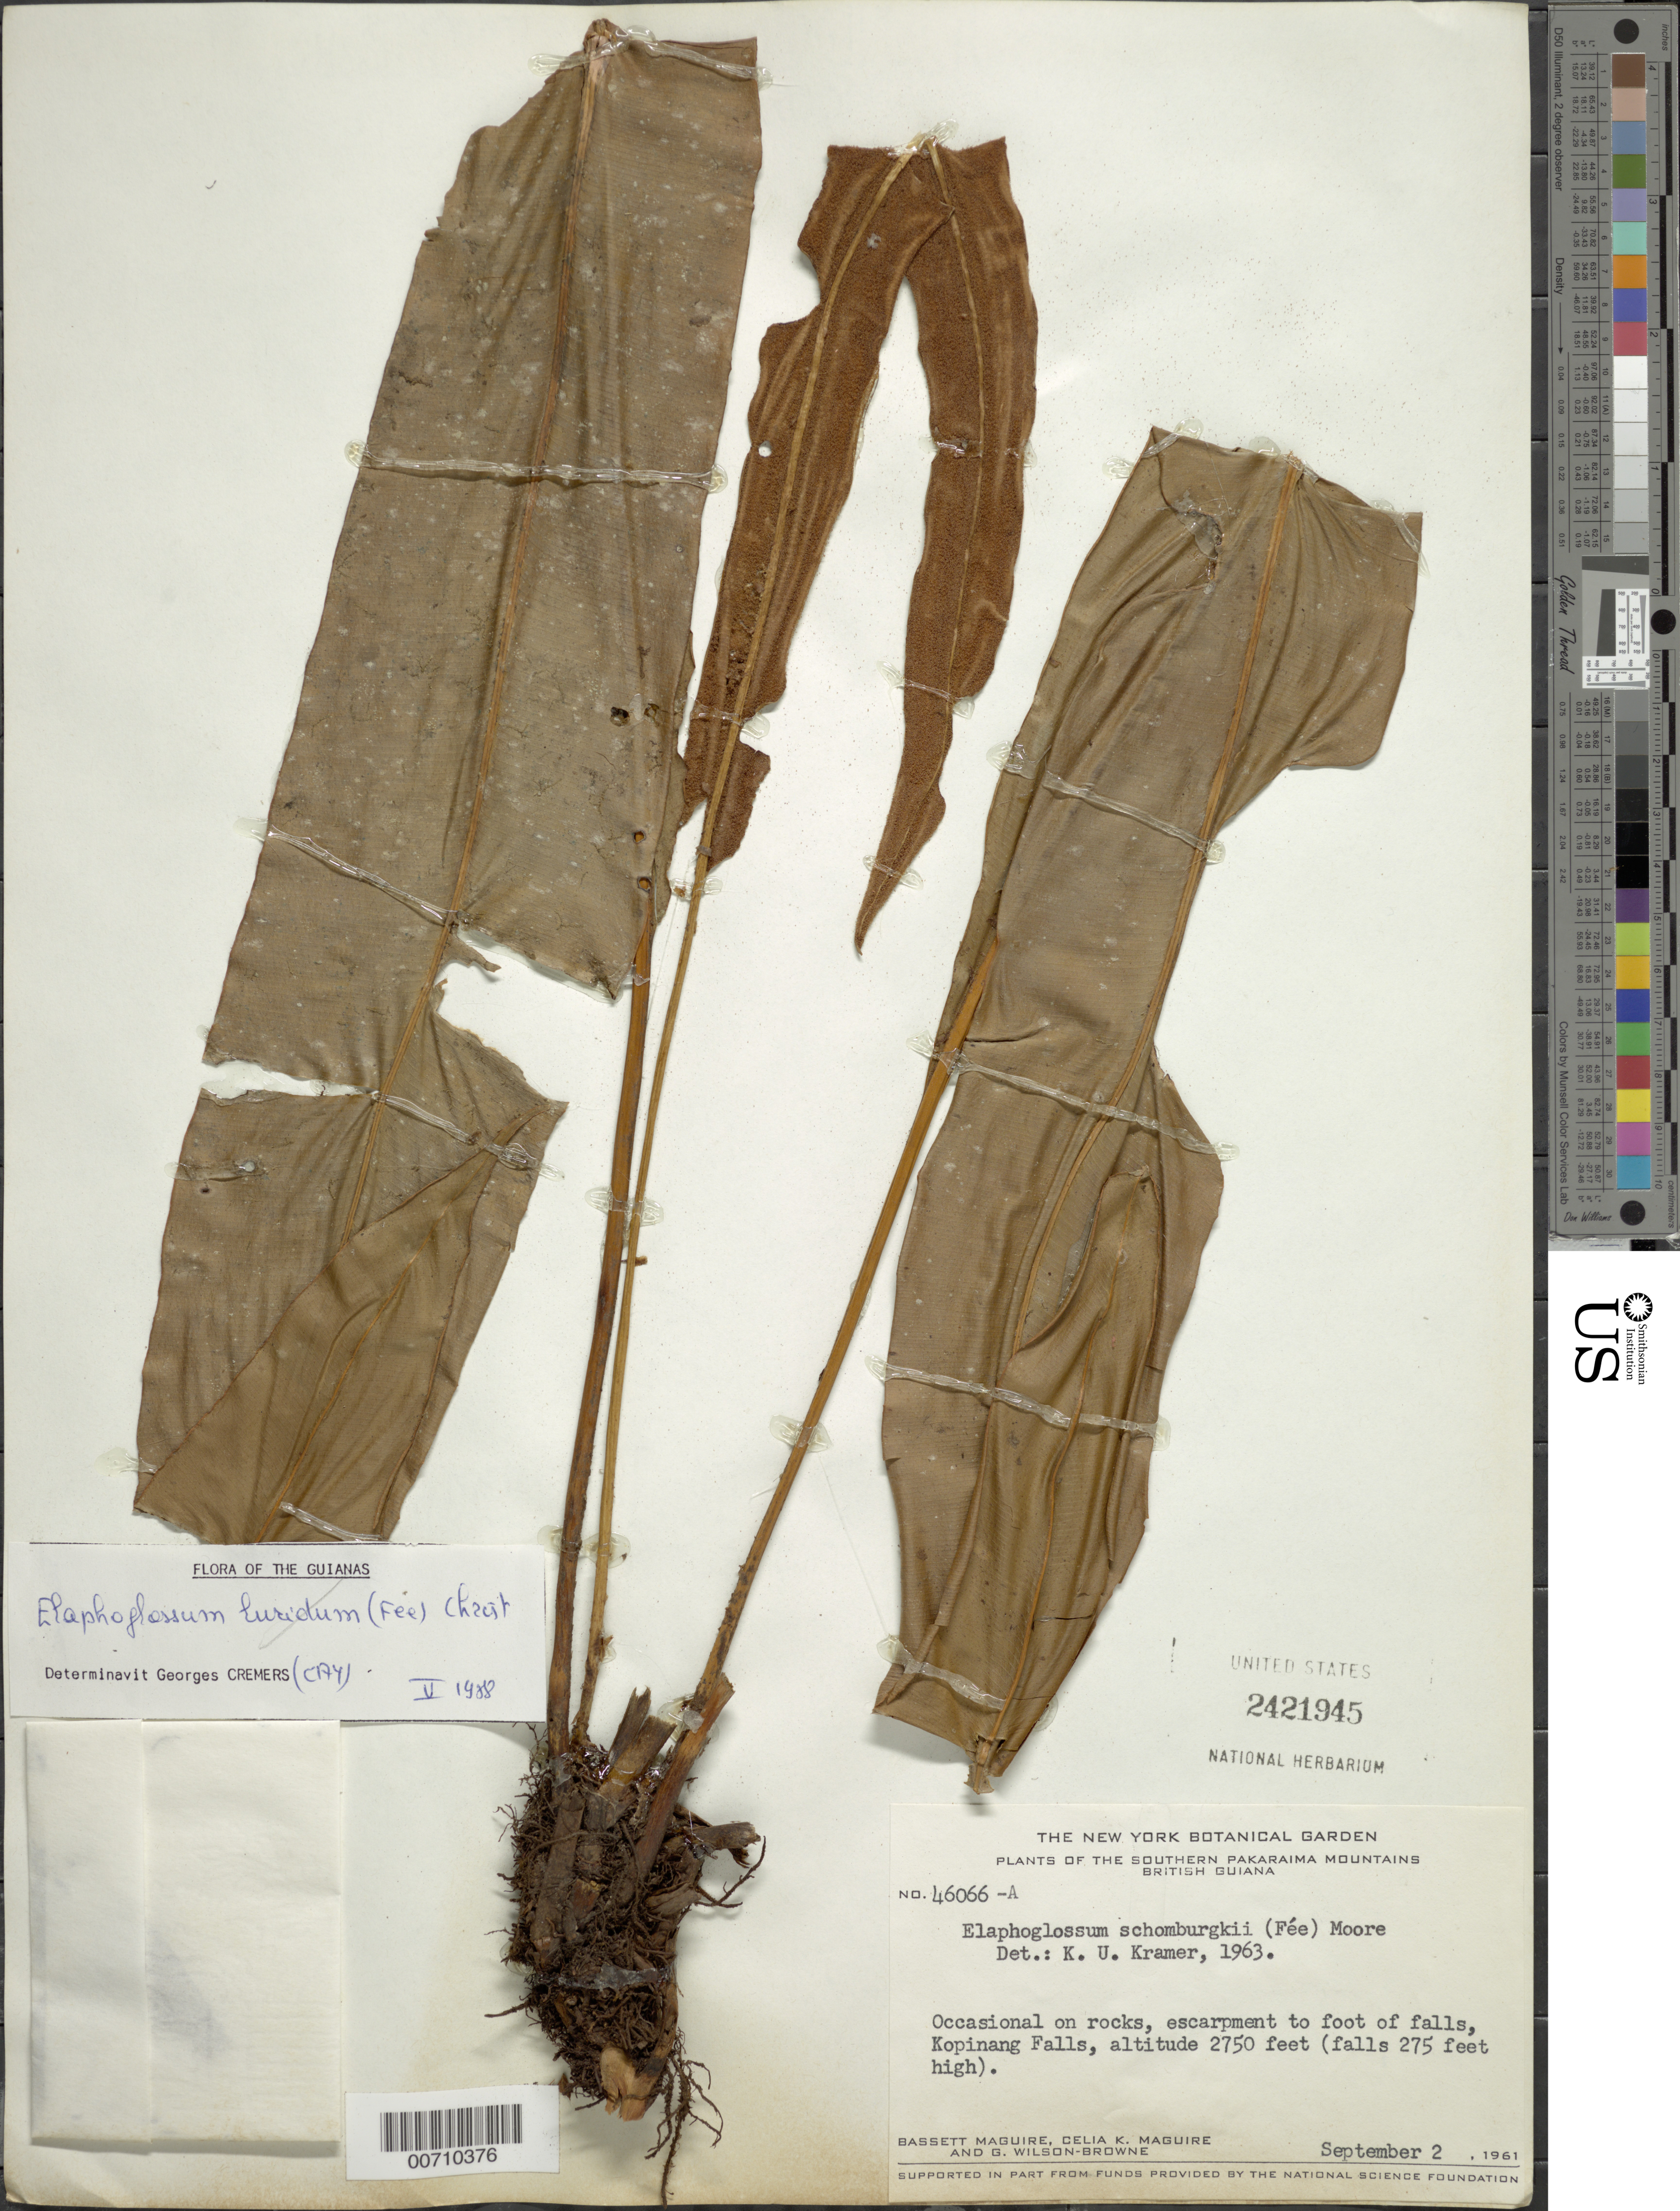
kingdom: Plantae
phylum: Tracheophyta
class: Polypodiopsida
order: Polypodiales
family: Dryopteridaceae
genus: Elaphoglossum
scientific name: Elaphoglossum luridum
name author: (Fée) Christ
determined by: Cremers, Georges A.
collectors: B. Maguire, C. K. Maguire & G. Wilson-Browne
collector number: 46066 A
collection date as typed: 2-Sep-61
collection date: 1961-09-02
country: Guyana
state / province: Potaro-Siparuni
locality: Kopinang Falls, S Pakaraima Mts.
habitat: Rocks, escarpment to foot of falls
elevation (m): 838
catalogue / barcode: US 2421945